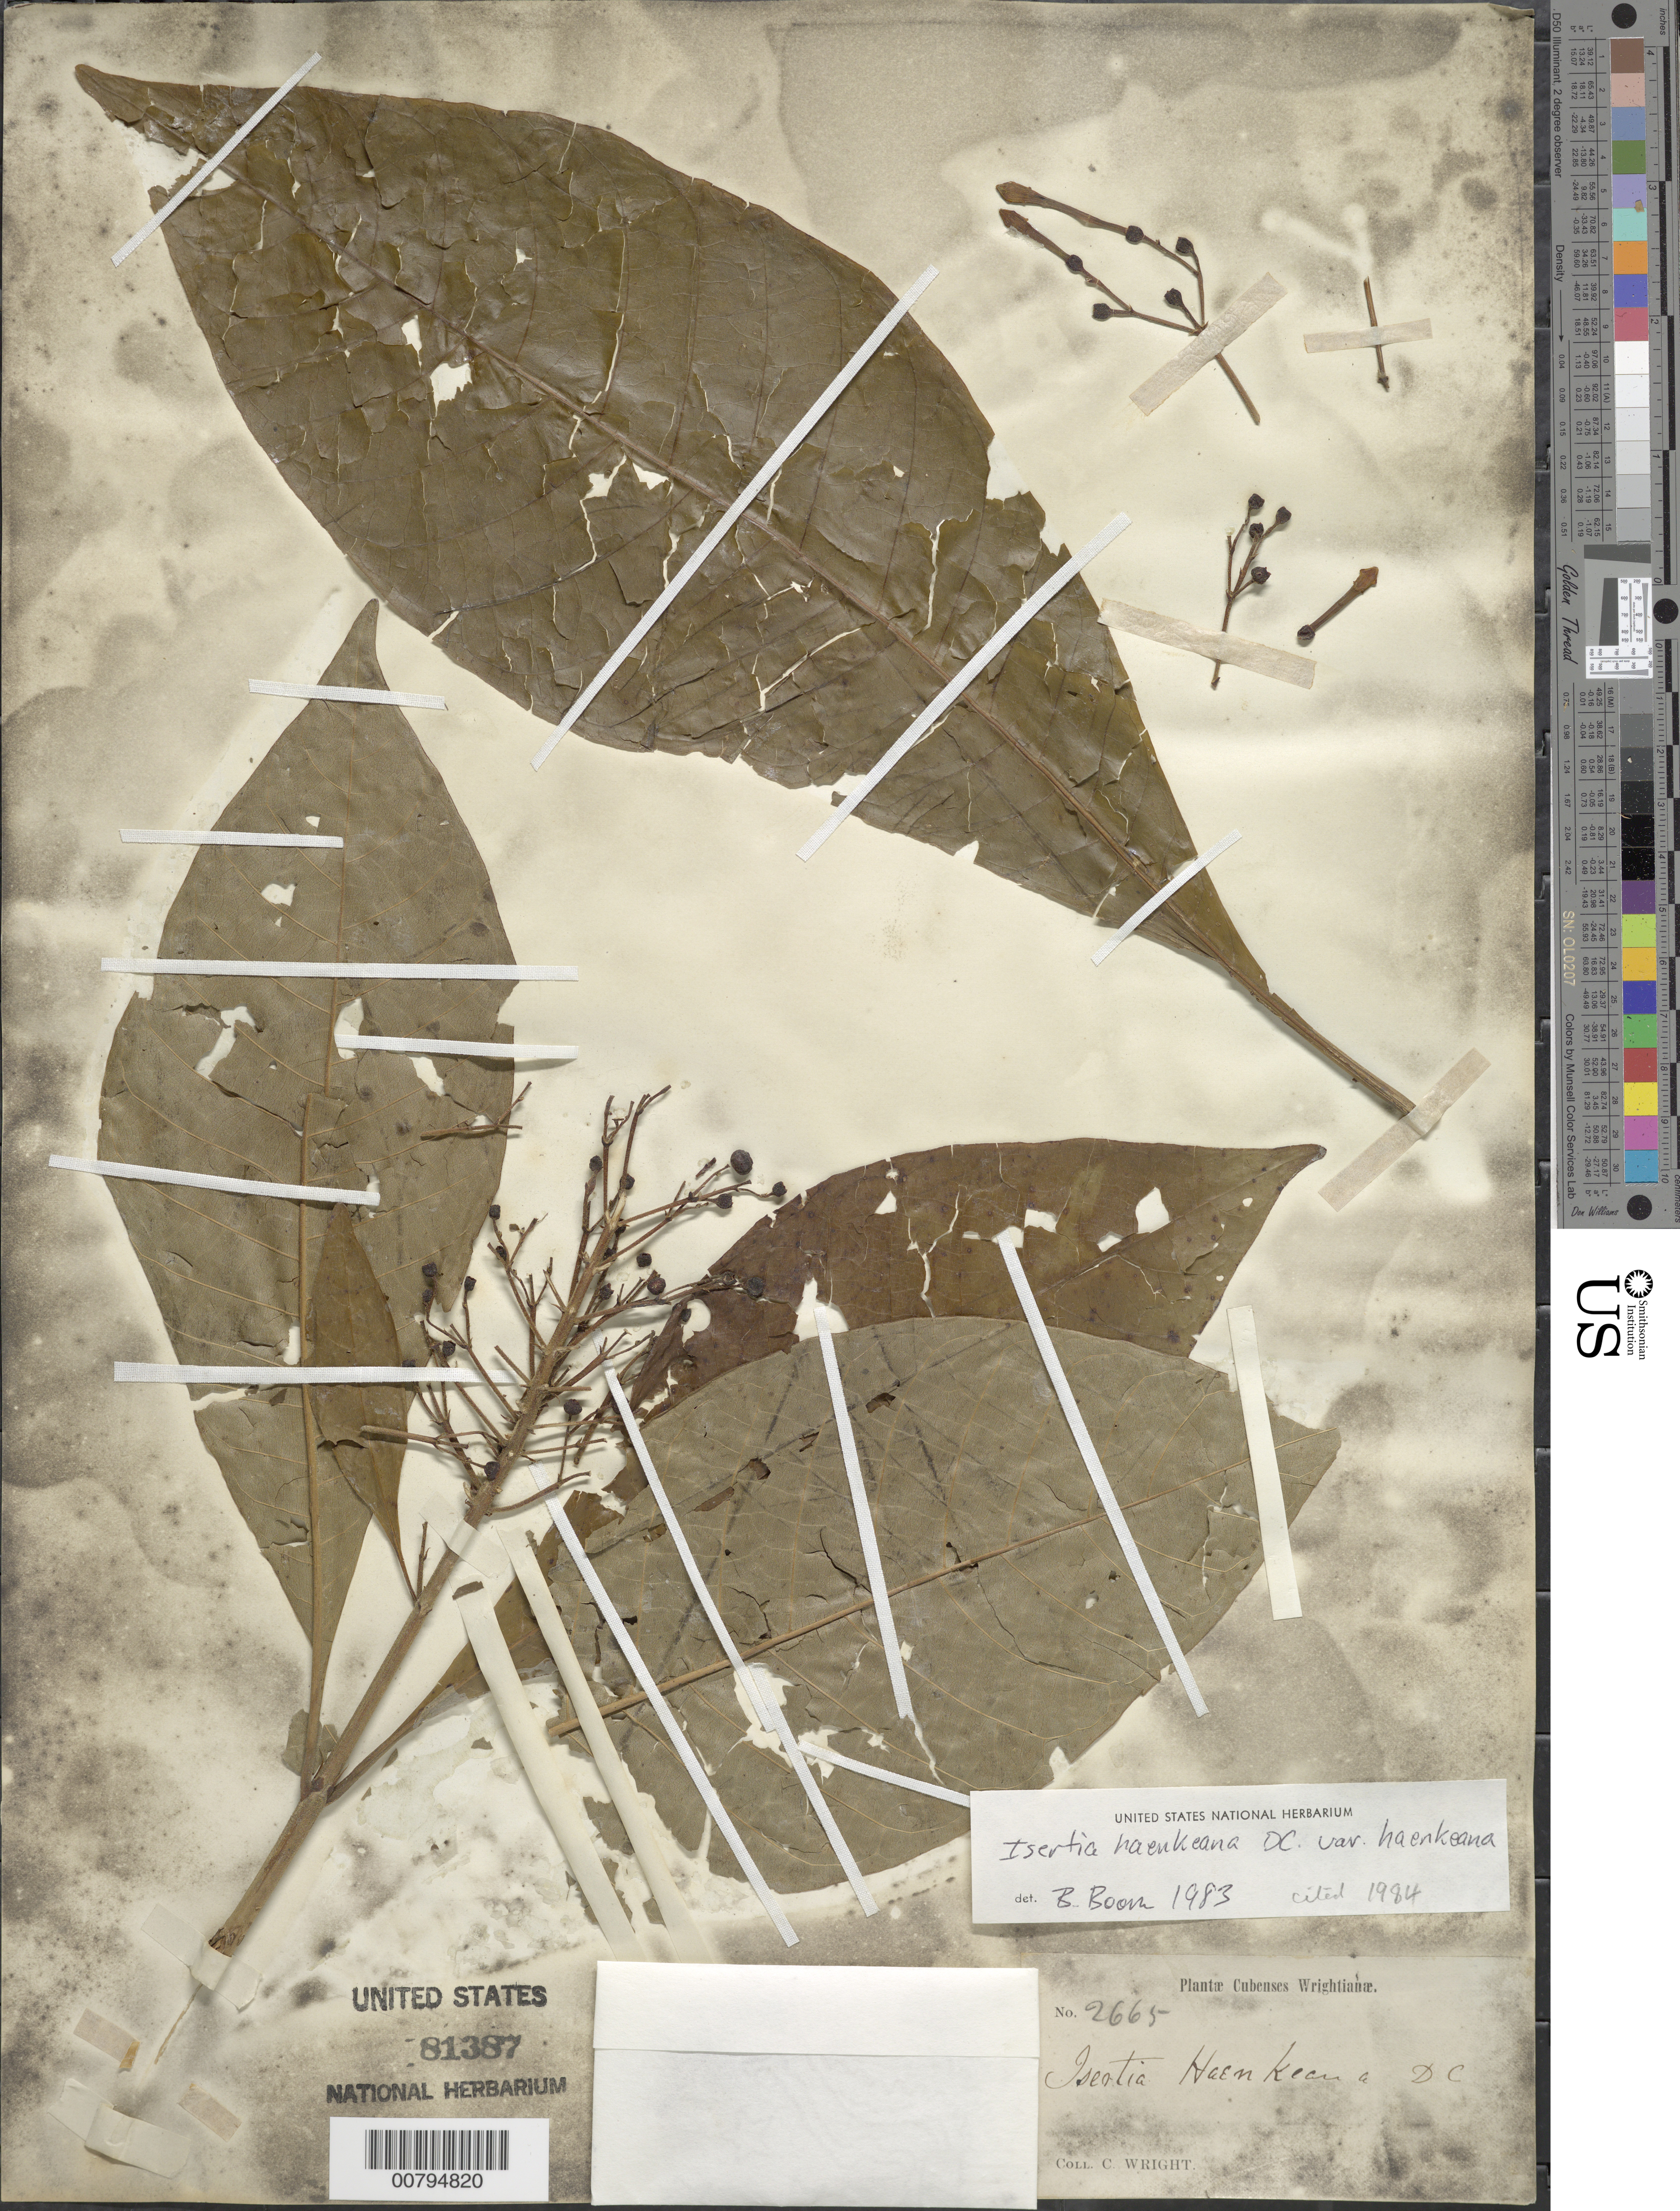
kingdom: Plantae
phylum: Tracheophyta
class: Magnoliopsida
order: Gentianales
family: Rubiaceae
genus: Isertia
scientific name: Isertia haenkeana var. haenkeana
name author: DC.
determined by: Boom, B. M.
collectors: C. Wright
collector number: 2665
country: Cuba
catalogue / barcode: US 81387